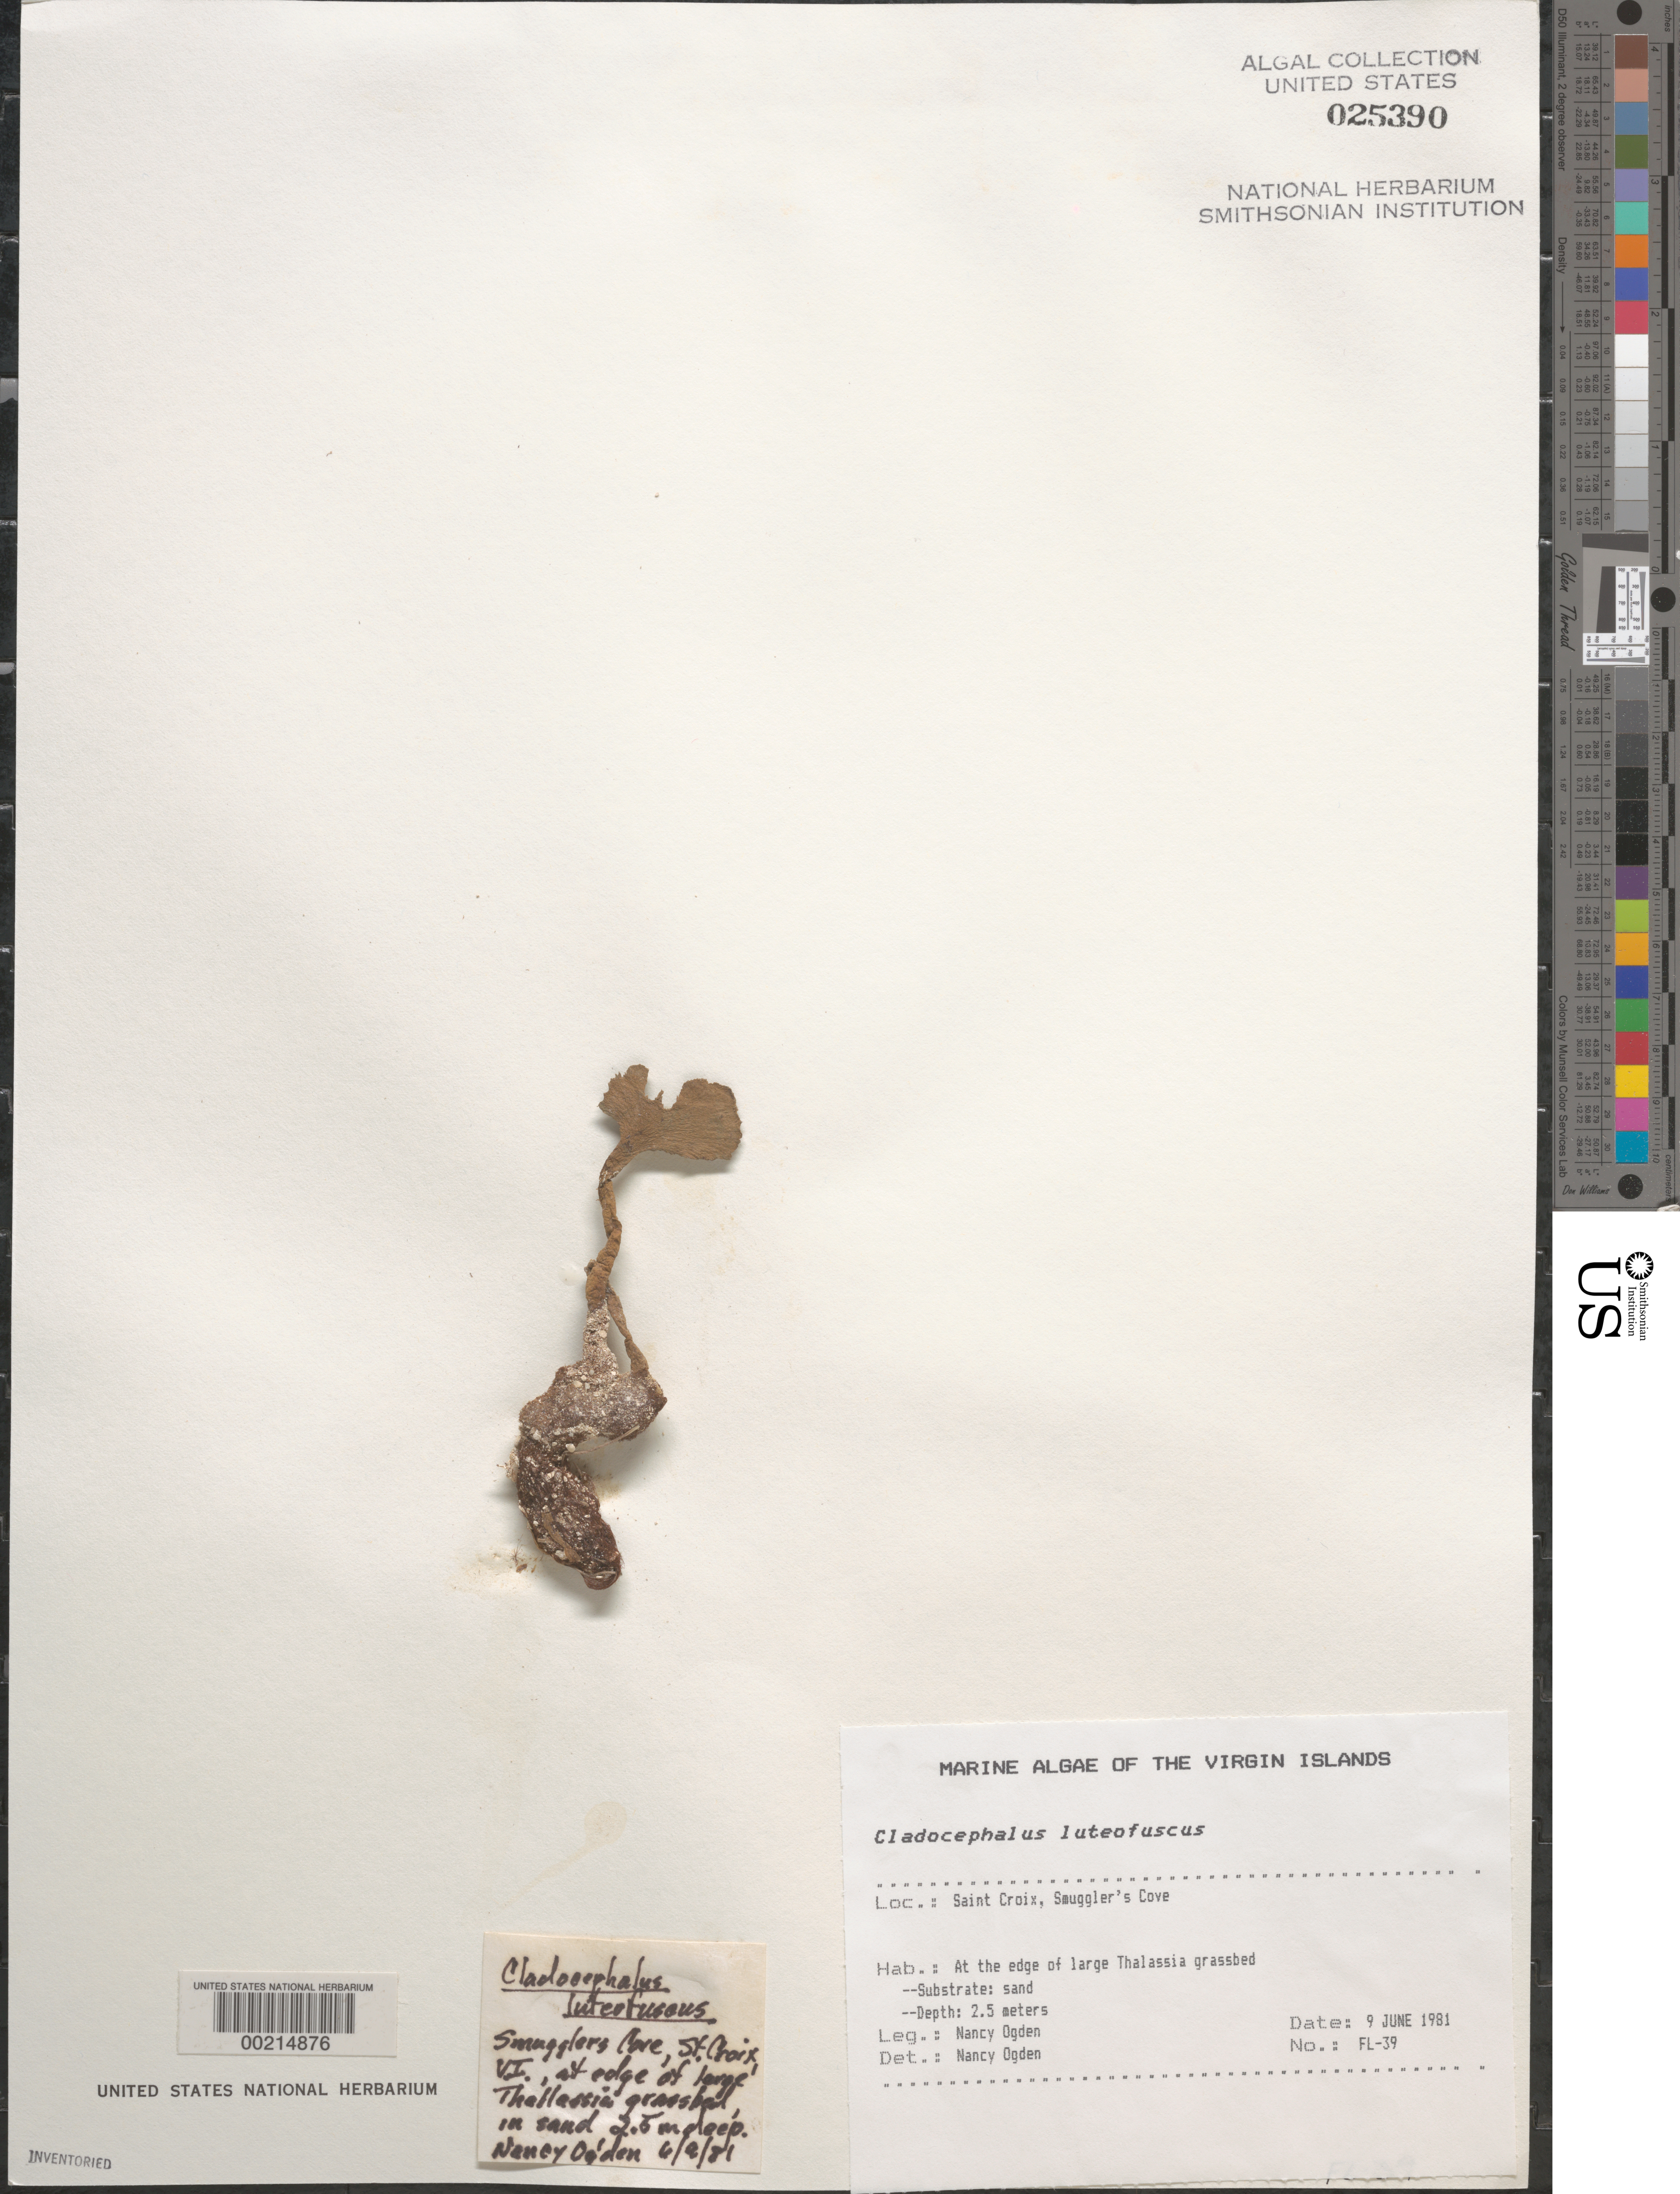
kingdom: Plantae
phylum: Chlorophyta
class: Ulvophyceae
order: Bryopsidales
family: Dichotomosiphonaceae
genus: Cladocephalus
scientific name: Cladocephalus luteofuscus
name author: (P. Crouan & H. Crouan) Børgesen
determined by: Ogden, N. B.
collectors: N. Ogden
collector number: Fl-39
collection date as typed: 09 Jun 1981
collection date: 1981-06-09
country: U.S. Virgin Islands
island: St. Croix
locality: Smuggler's Cove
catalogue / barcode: US 25390